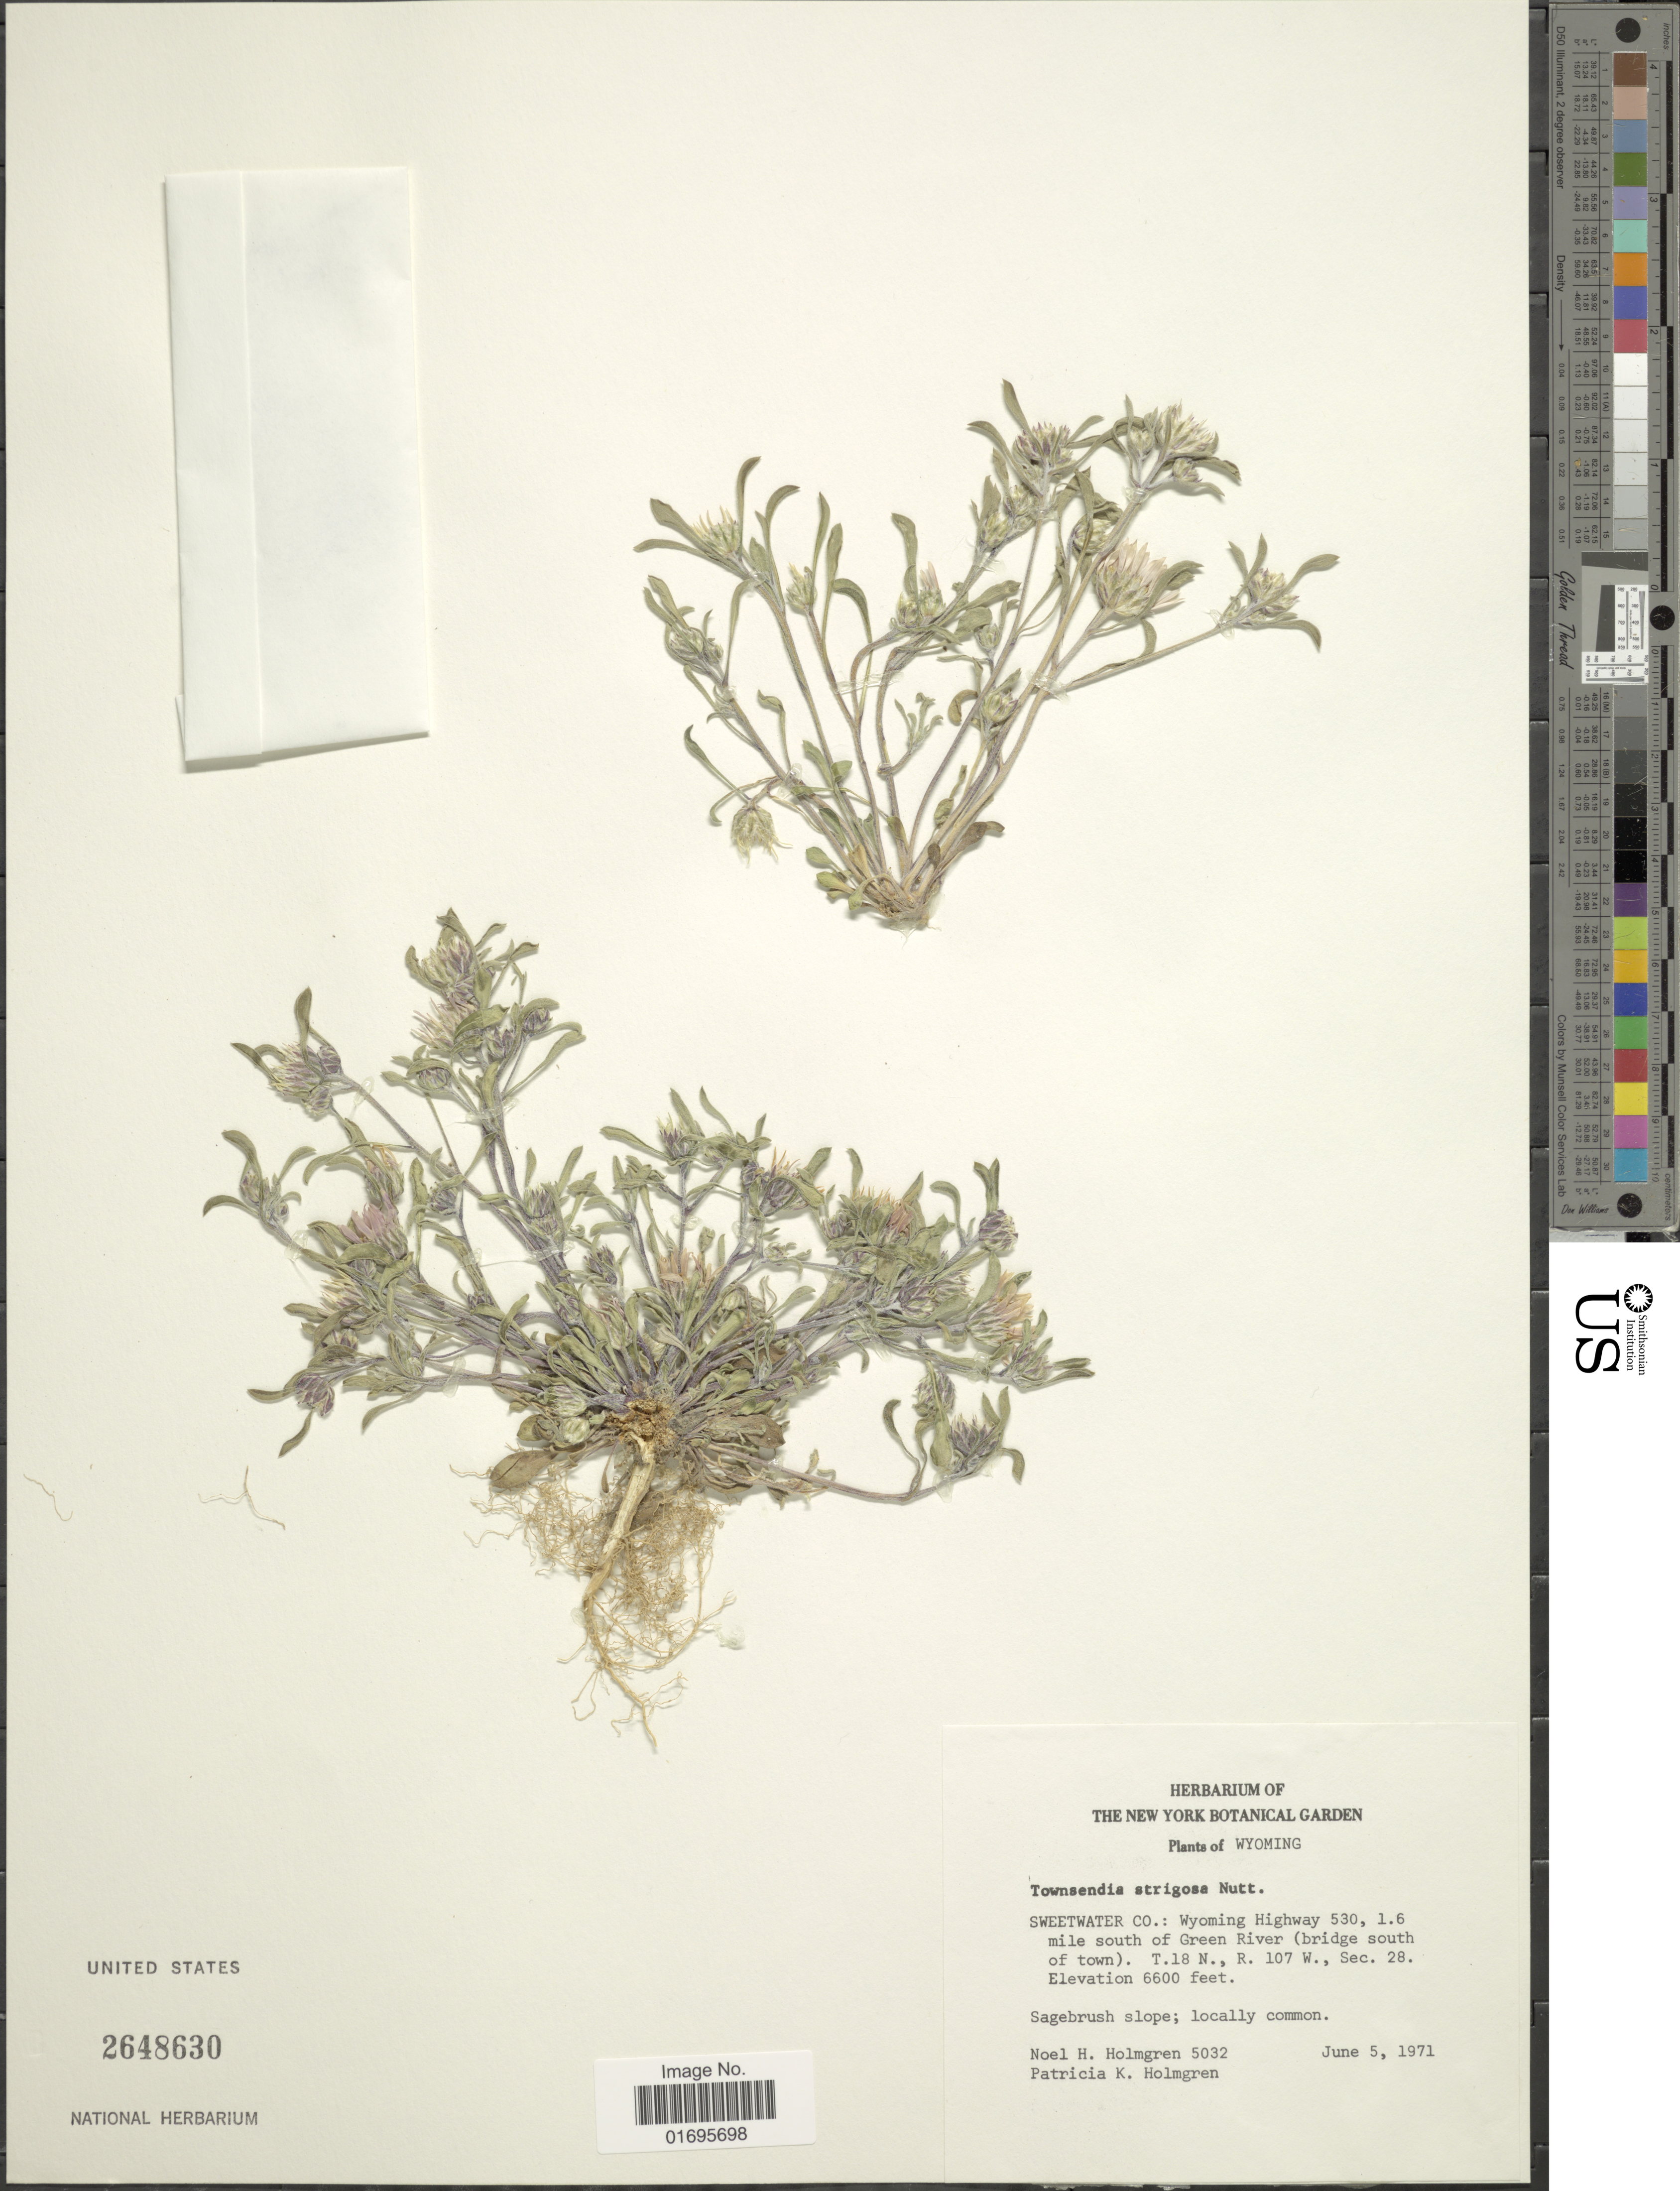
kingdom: Plantae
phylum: Tracheophyta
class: Magnoliopsida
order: Asterales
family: Asteraceae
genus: Townsendia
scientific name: Townsendia strigosa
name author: Nutt.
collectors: N. H. Holmgren & P. K. Holmgren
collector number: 5032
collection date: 1971-06-05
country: United States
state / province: Wyoming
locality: Sweetwater Co.: Wyoming Highway 530, 1.6 mile south of Green River (bridge south of town) T.18 N., R.107 W., Sec. 28.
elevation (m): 2012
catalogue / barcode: US 2648630